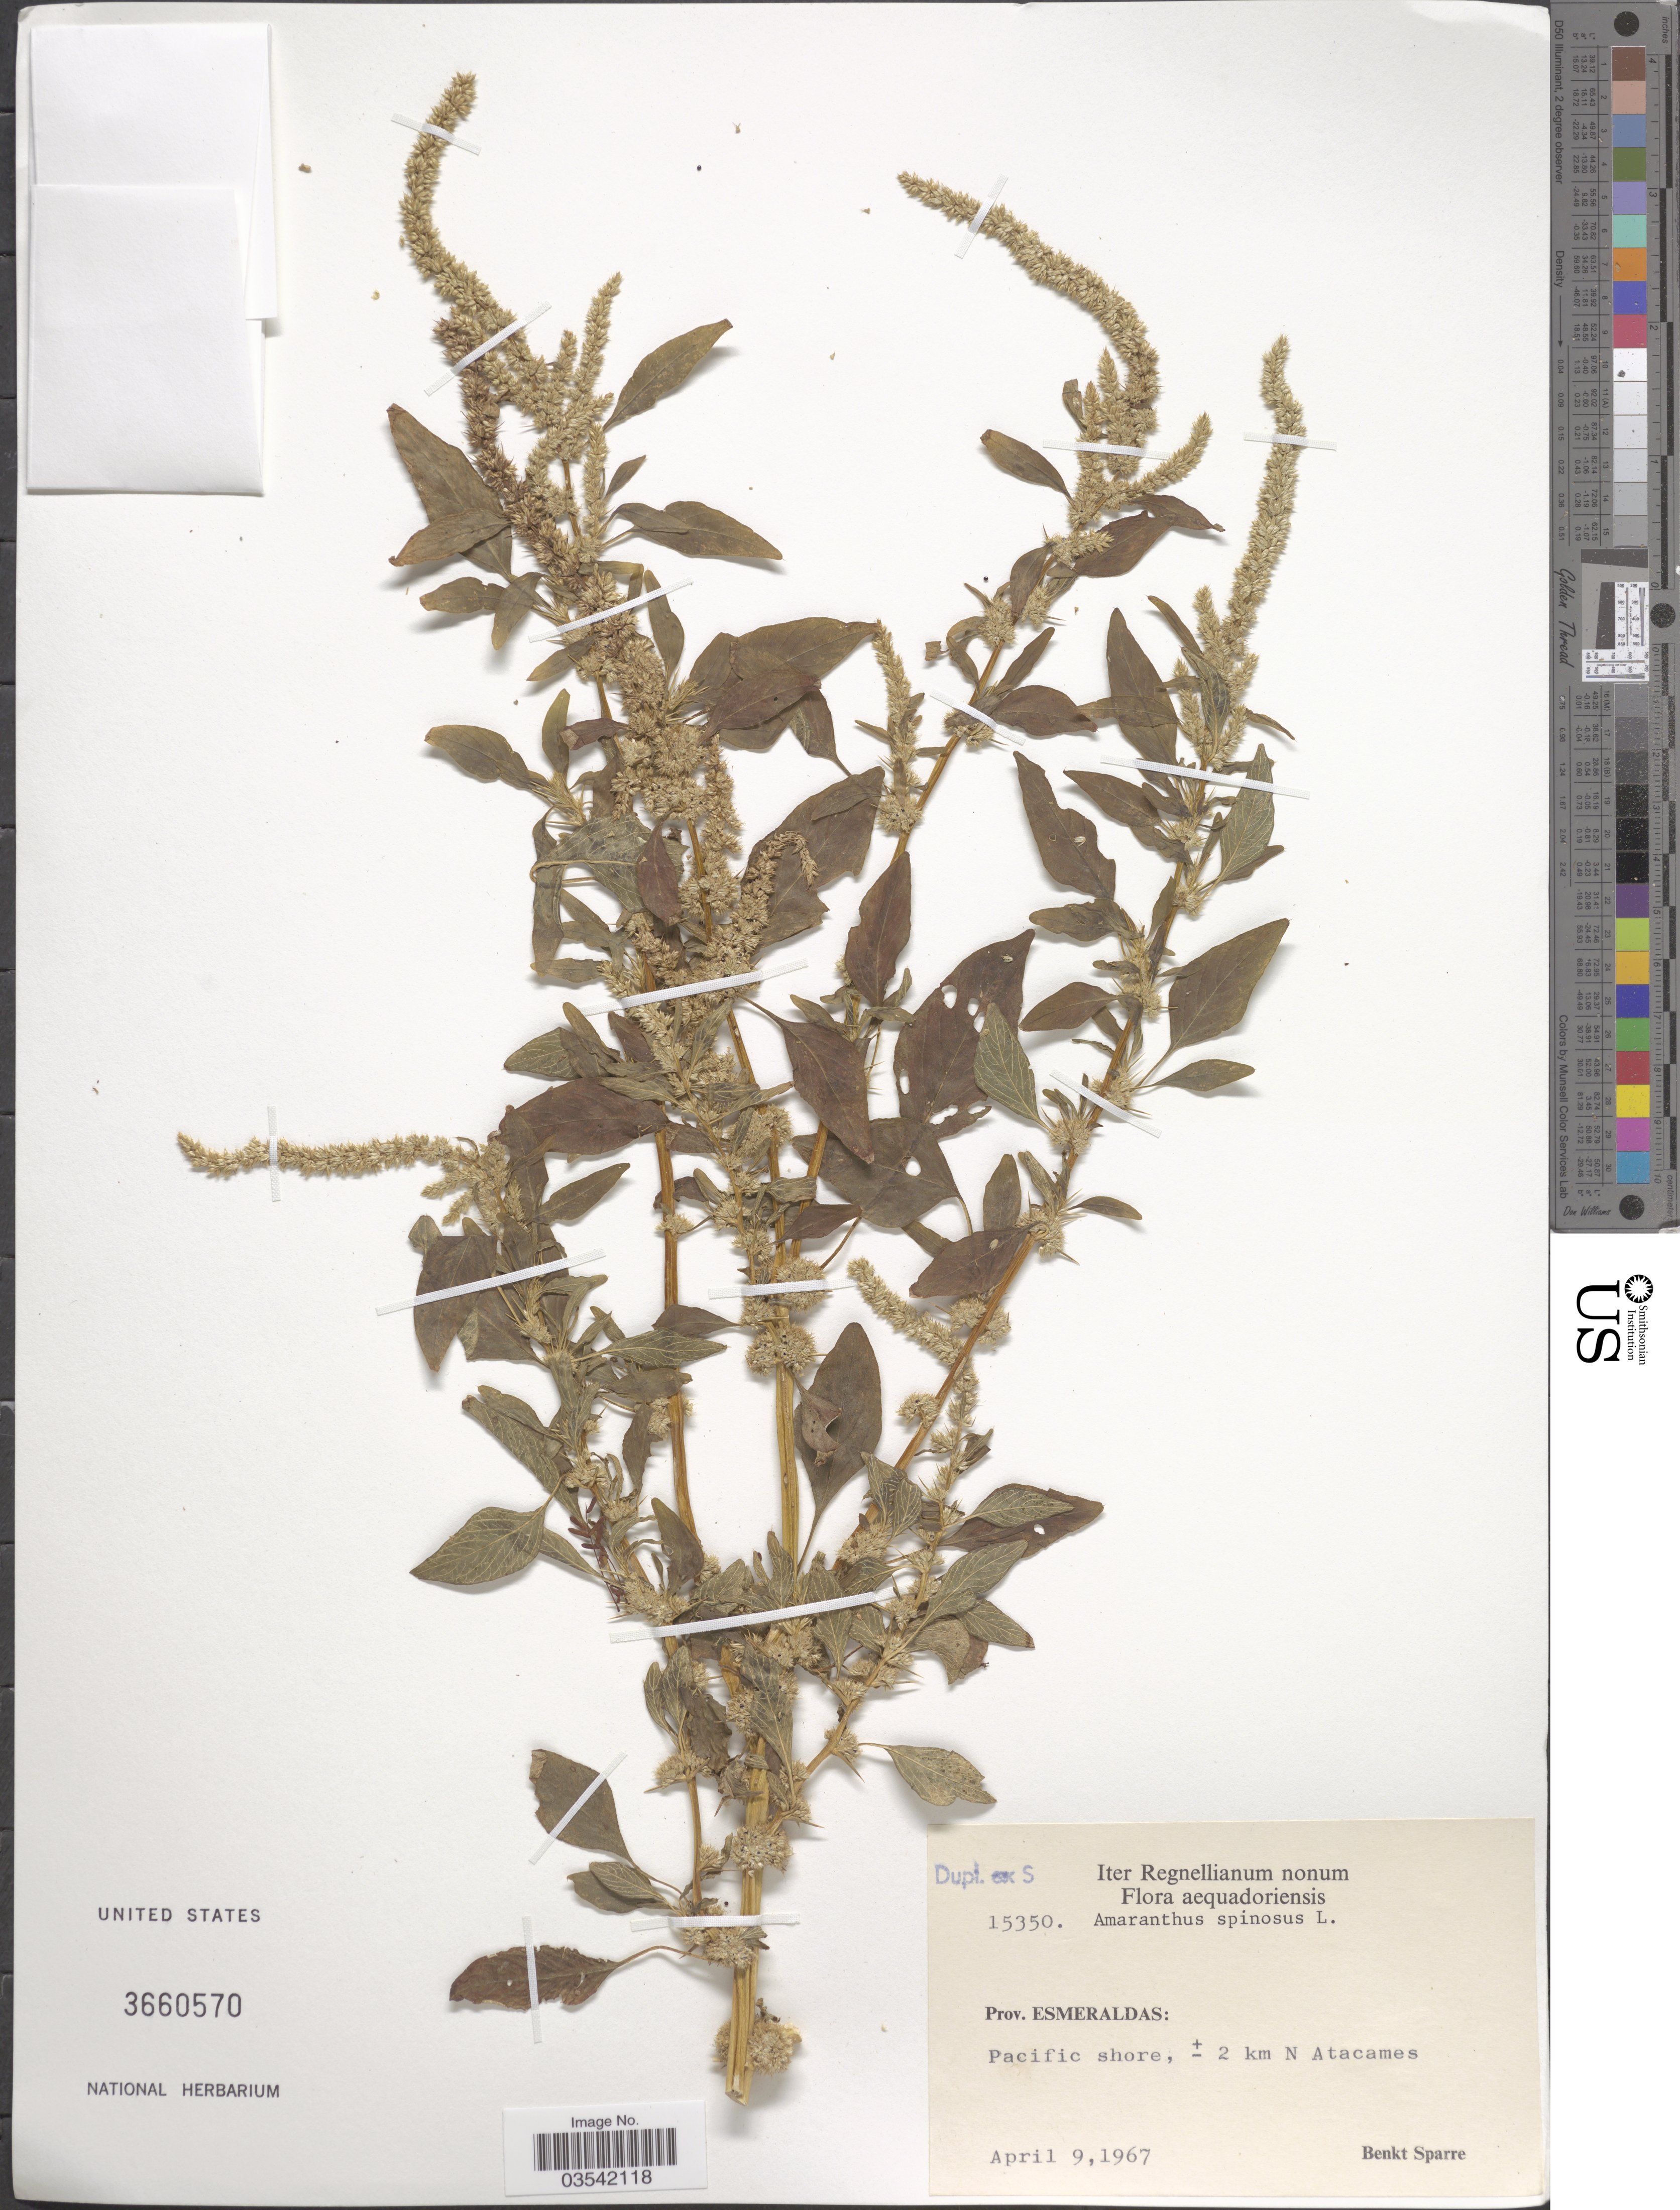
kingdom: Plantae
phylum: Tracheophyta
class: Magnoliopsida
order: Caryophyllales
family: Amaranthaceae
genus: Amaranthus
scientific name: Amaranthus spinosus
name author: L.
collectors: B. Sparre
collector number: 15350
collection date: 1967-04-09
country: Ecuador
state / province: Esmeraldas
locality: Pacific shore, ± 2 km N Atacames.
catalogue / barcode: US 3660570